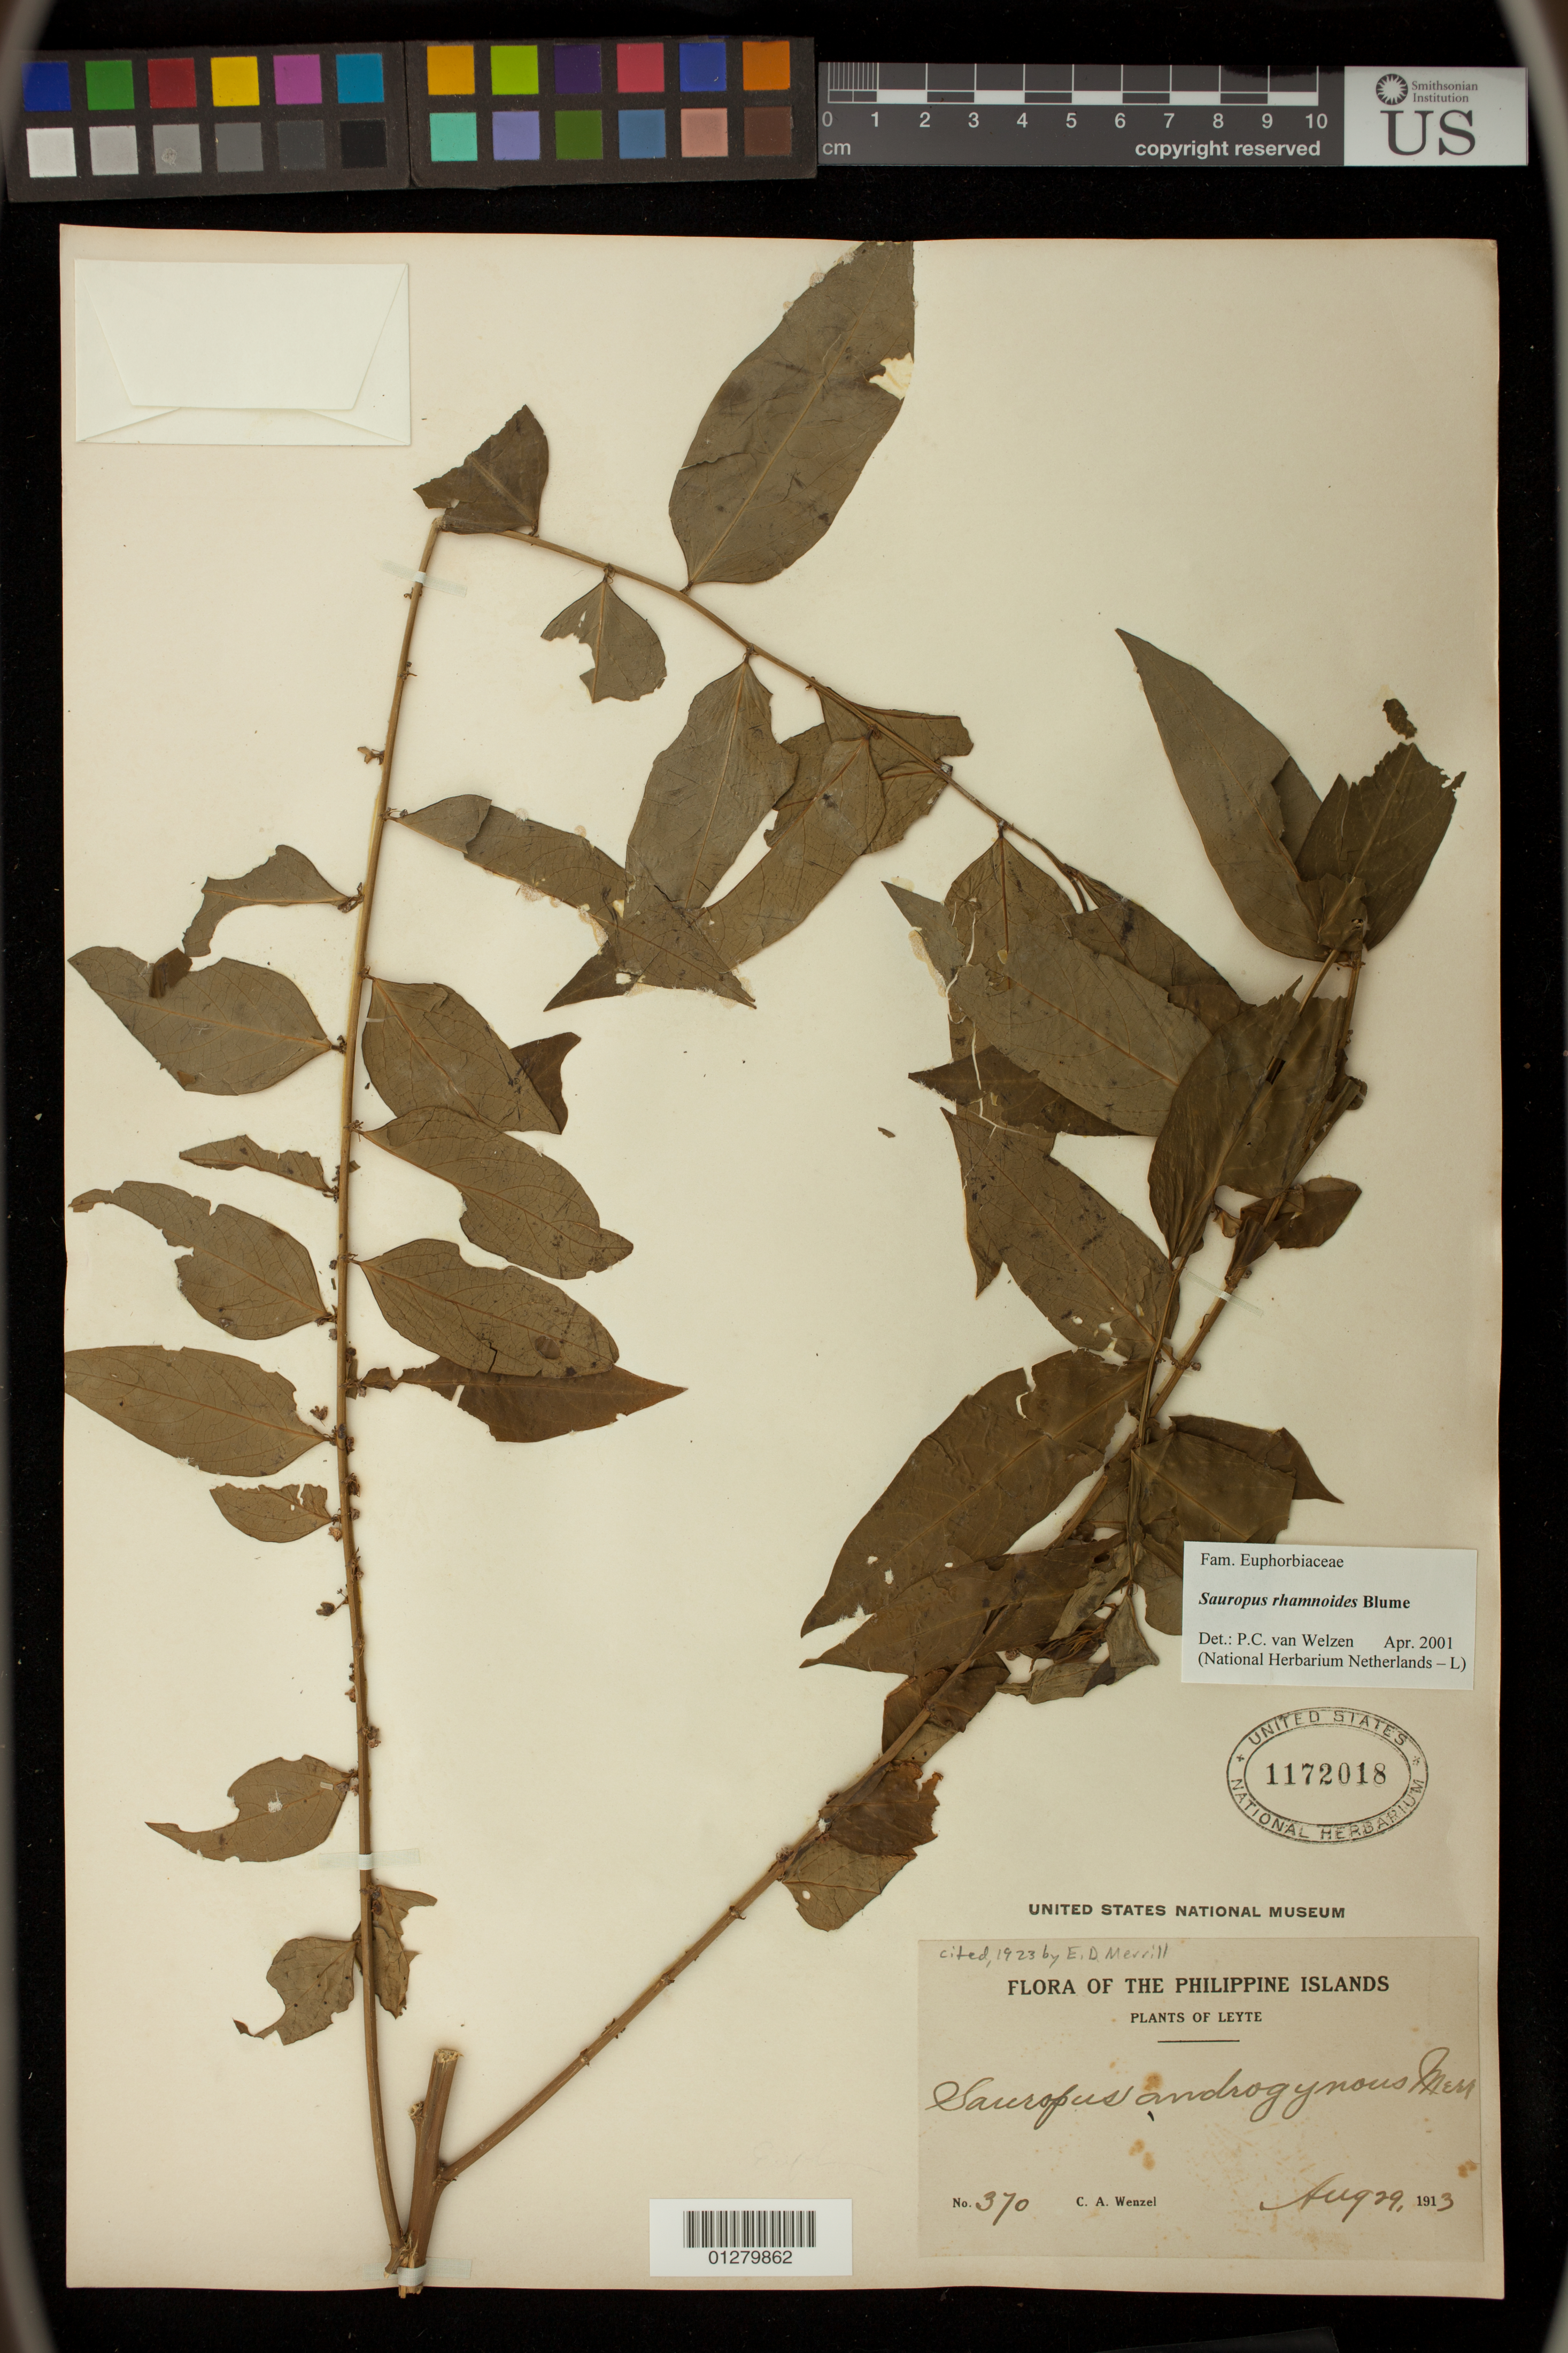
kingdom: Plantae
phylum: Tracheophyta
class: Magnoliopsida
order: Malpighiales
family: Phyllanthaceae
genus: Sauropus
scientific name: Sauropus rhamnoides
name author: Blume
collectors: C. Wenzel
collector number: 370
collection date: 1913-08-29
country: Philippines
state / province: Eastern Visayas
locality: Leyte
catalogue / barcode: US 1172018